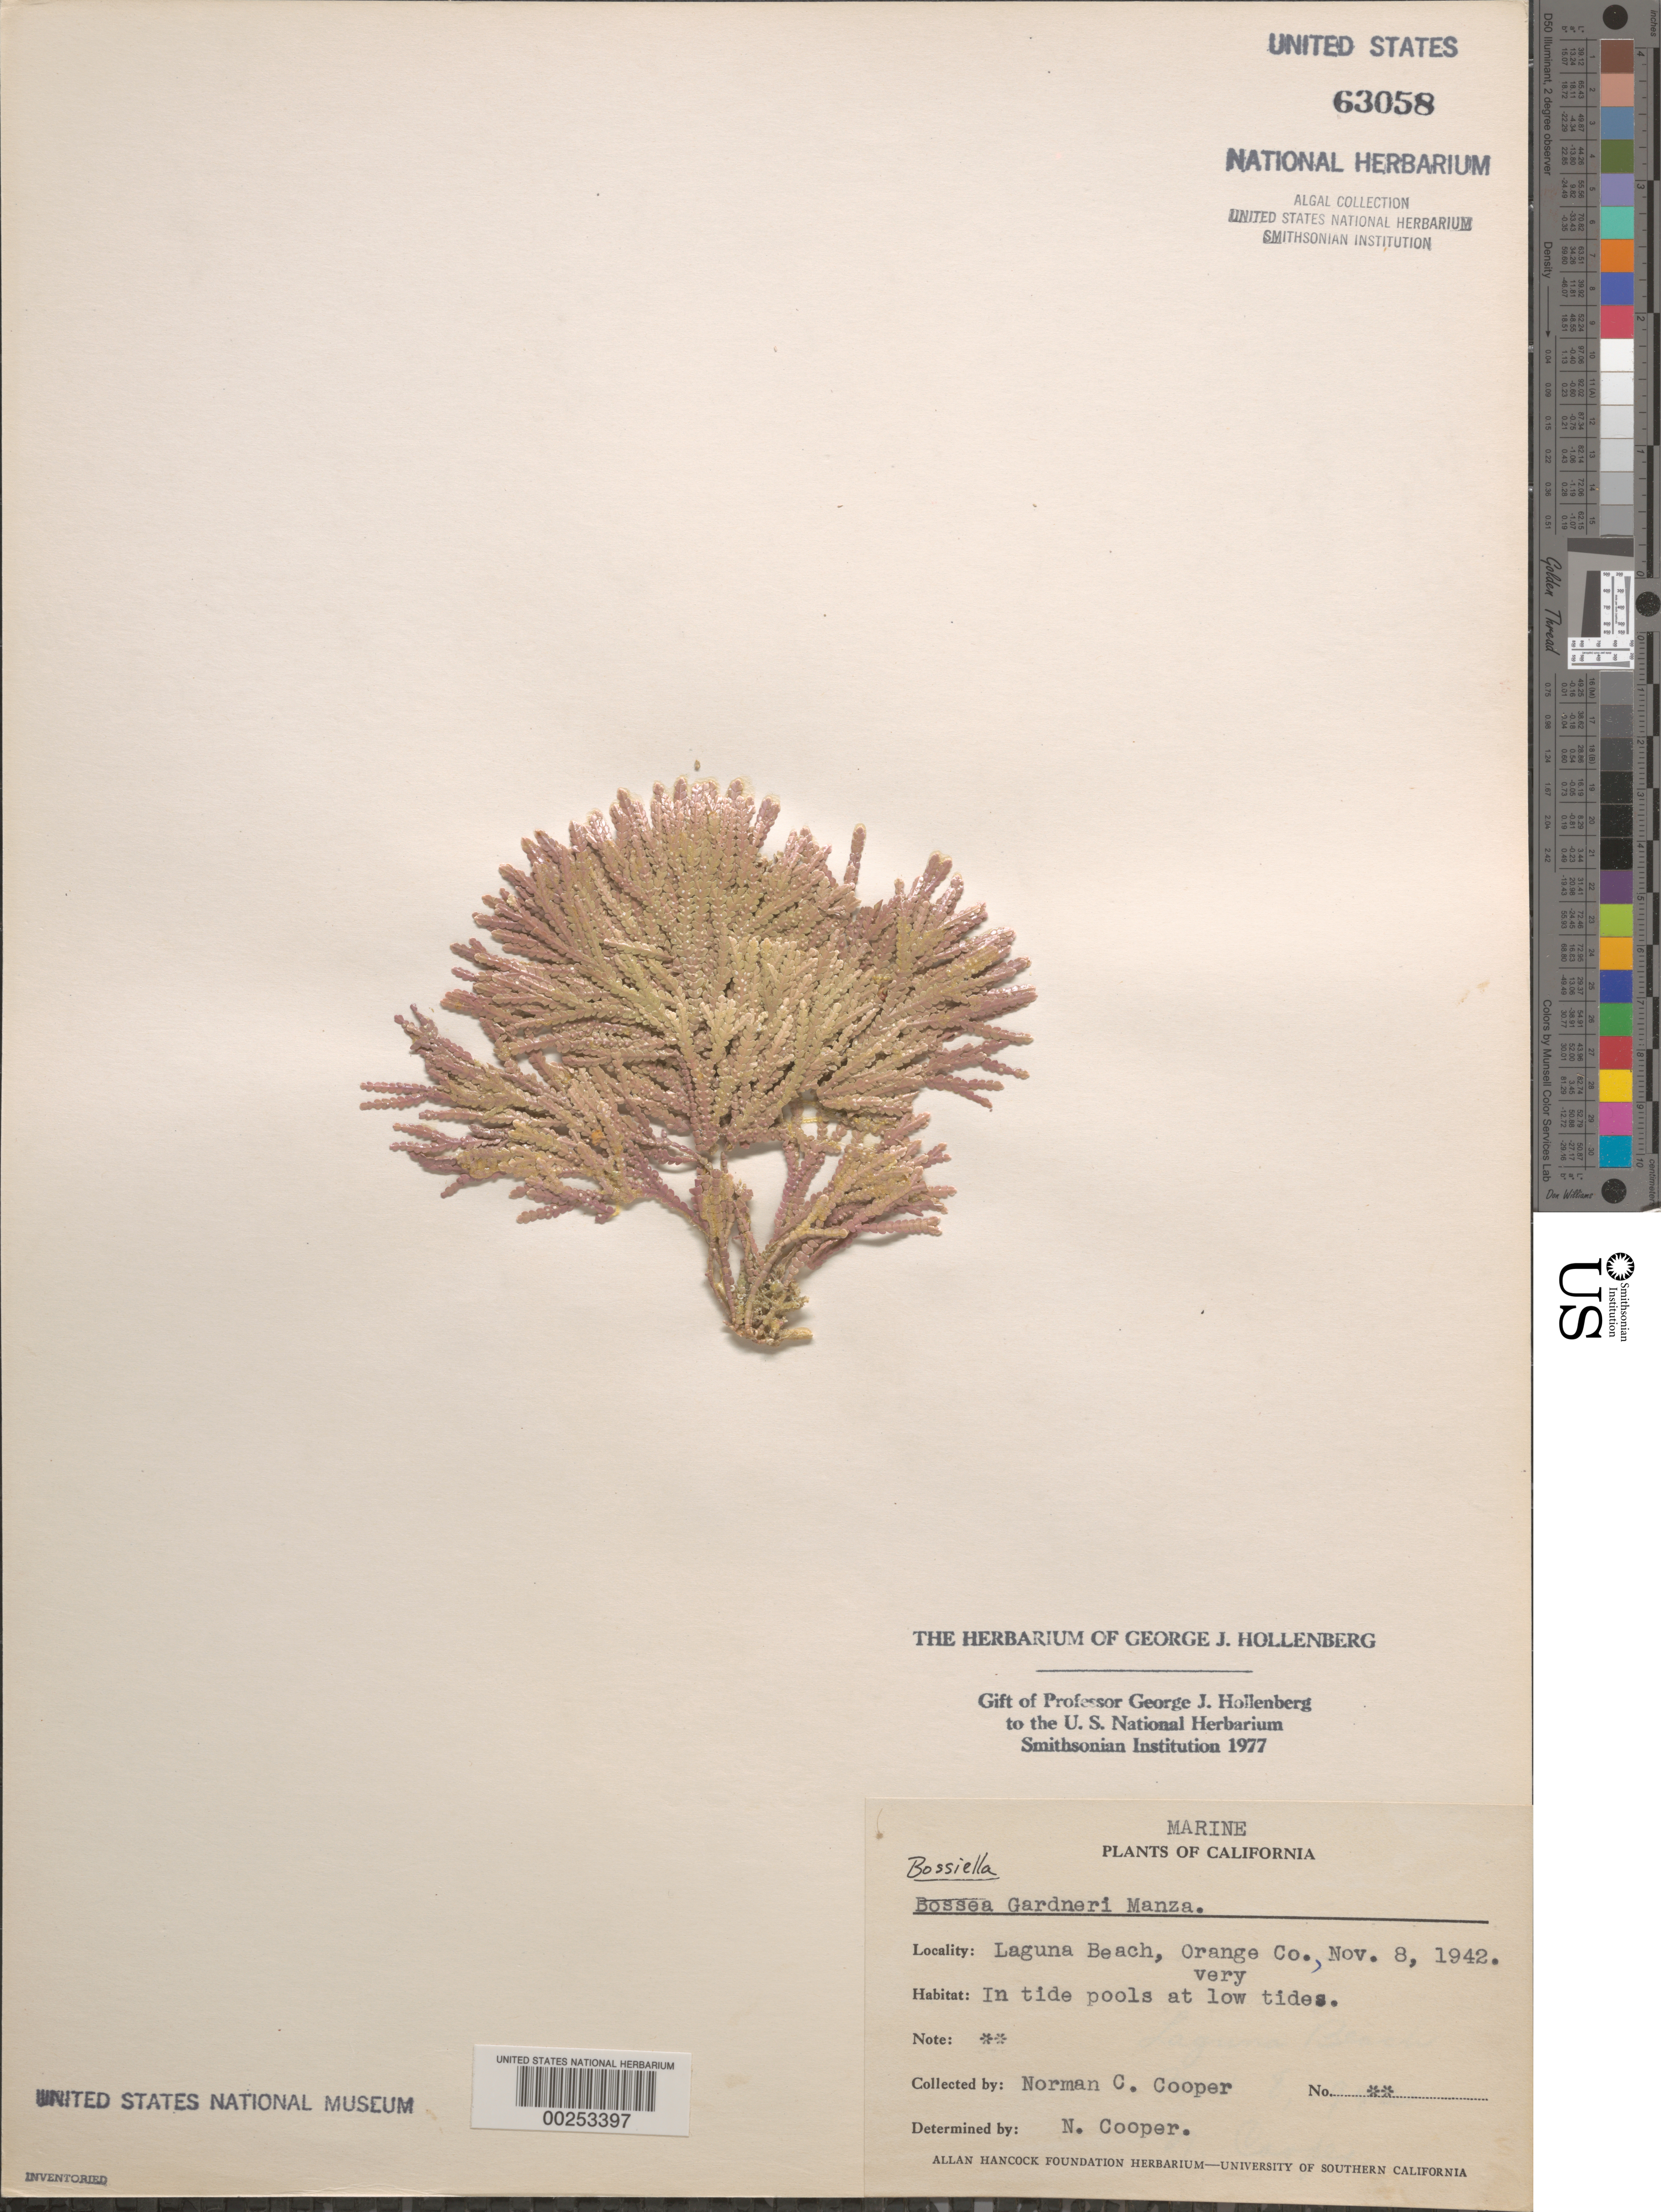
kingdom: Plantae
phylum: Rhodophyta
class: Florideophyceae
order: Corallinales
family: Corallinaceae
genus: Bossiella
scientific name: Bossiella dichotoma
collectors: N. Cooper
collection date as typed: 08 Nov 1942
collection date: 1942-11-08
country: United States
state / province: California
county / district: Orange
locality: Laguna Beach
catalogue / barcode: US 63058